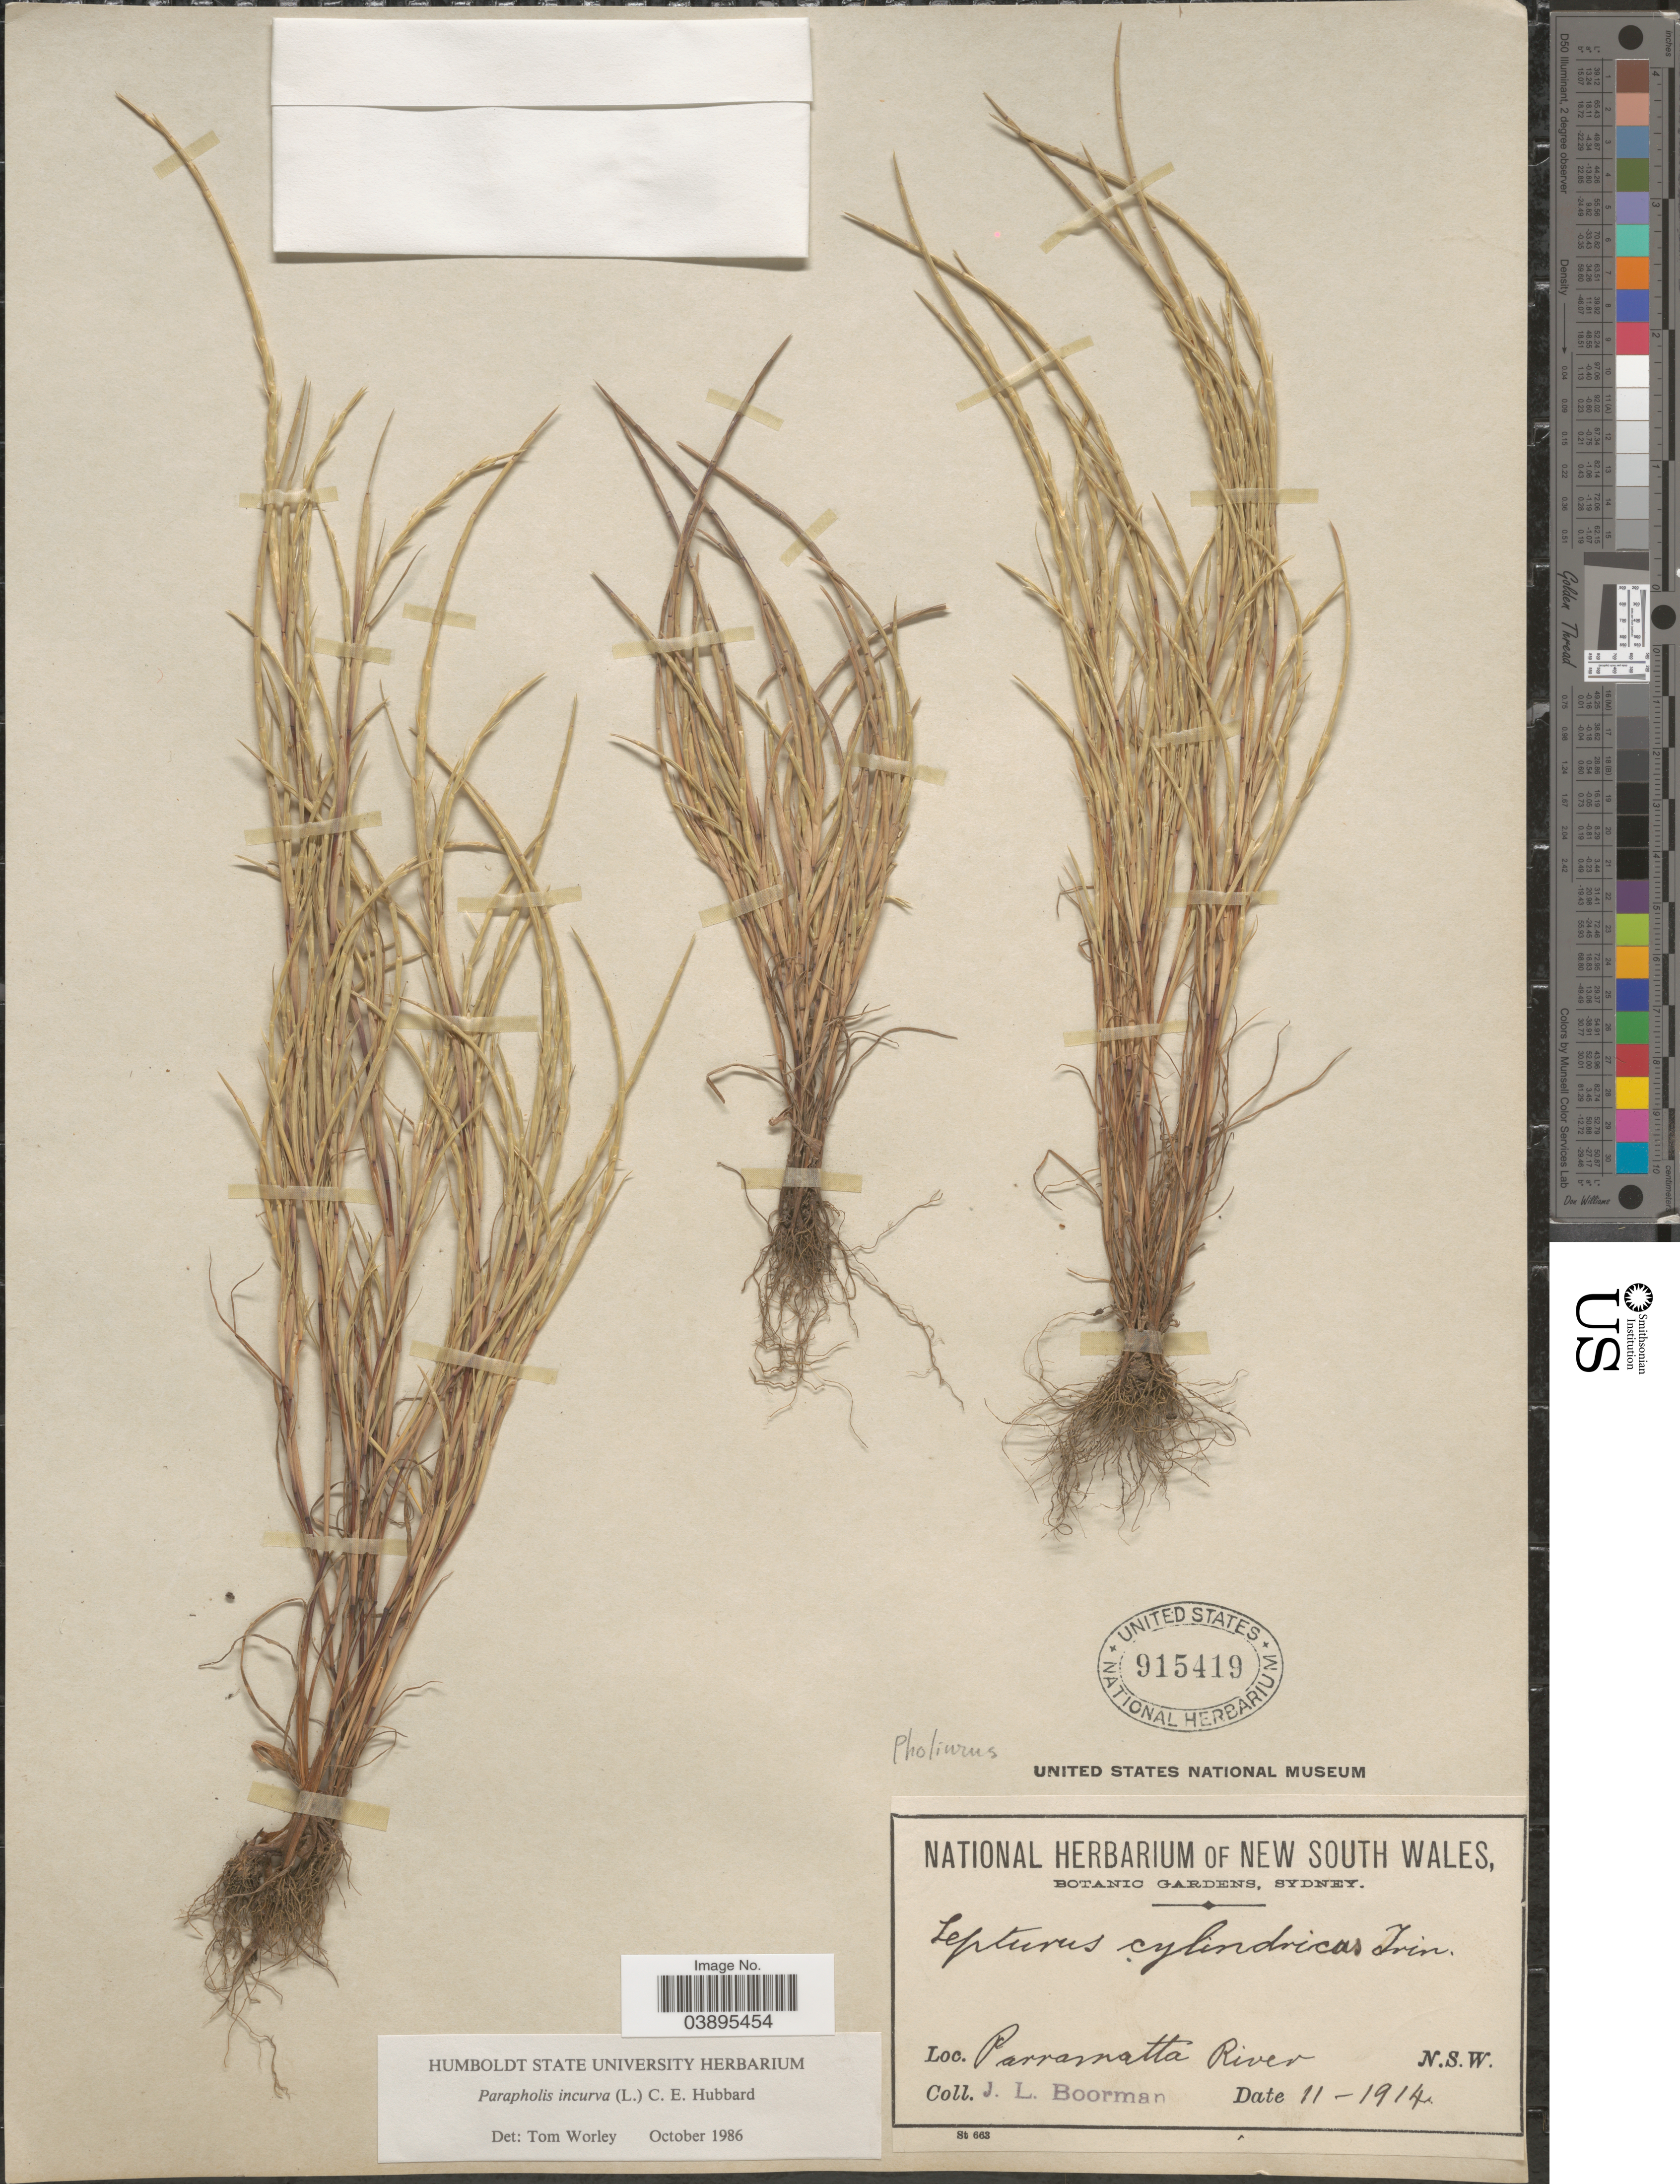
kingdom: Plantae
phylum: Tracheophyta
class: Liliopsida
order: Poales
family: Poaceae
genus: Parapholis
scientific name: Parapholis incurva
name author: (L.) C.E. Hubb.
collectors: J. Boorman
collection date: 1914-11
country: Australia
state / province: New South Wales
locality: Parramatta River. N.S.W.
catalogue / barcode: US 915419